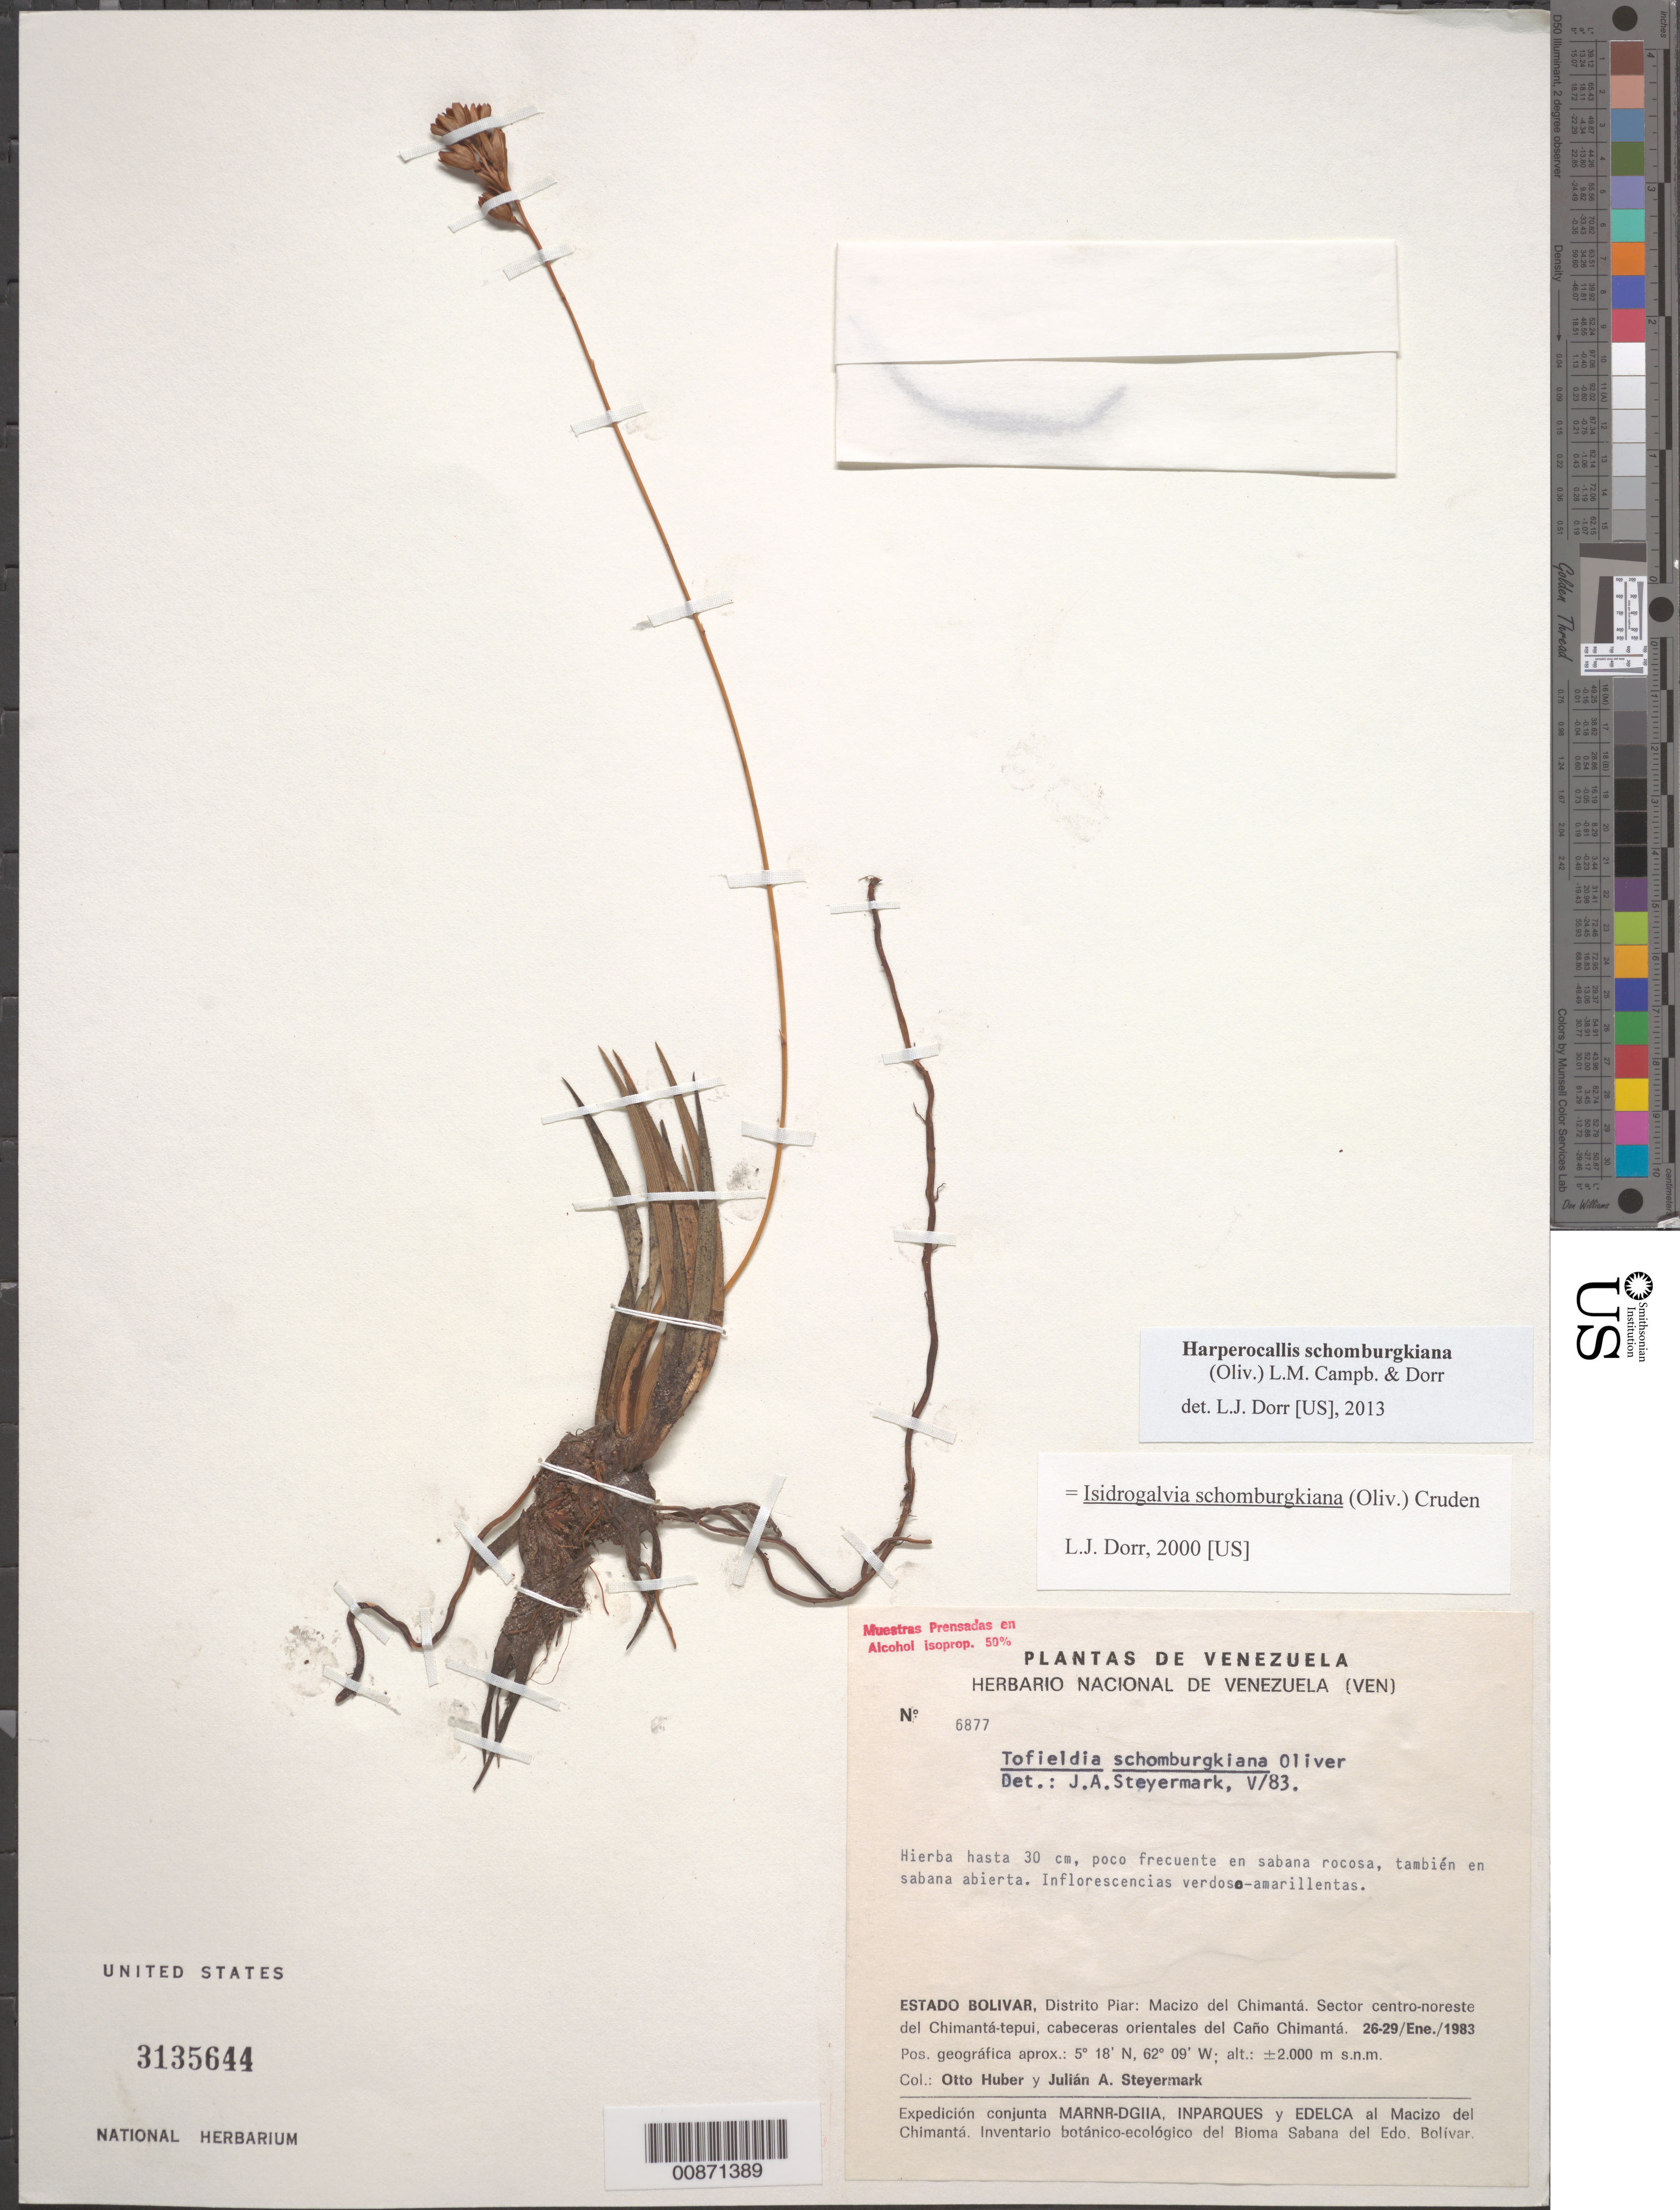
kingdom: Plantae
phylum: Tracheophyta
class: Liliopsida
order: Alismatales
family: Tofieldiaceae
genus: Harperocallis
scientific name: Harperocallis schomburgkiana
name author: (Oliv.) L.M. Campb. & Dorr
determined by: Dorr, L. J., (BOT), Smithsonian Institution - National Museum of Natural History (UNITED STATES)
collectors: O. Huber & J. Steyermark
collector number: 6877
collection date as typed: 26-Jan-83 to 29-Jan-83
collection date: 1983-01-26/1983-01-29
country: Venezuela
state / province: Bolívar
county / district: Piar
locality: Macizo del Chimantá, sector centro-noroeste Chimantá-tepuí, cabeceras orientales del Caño Chimantá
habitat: Sabana rocosa; tambien en sabana abierta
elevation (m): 2000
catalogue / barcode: US 3135644